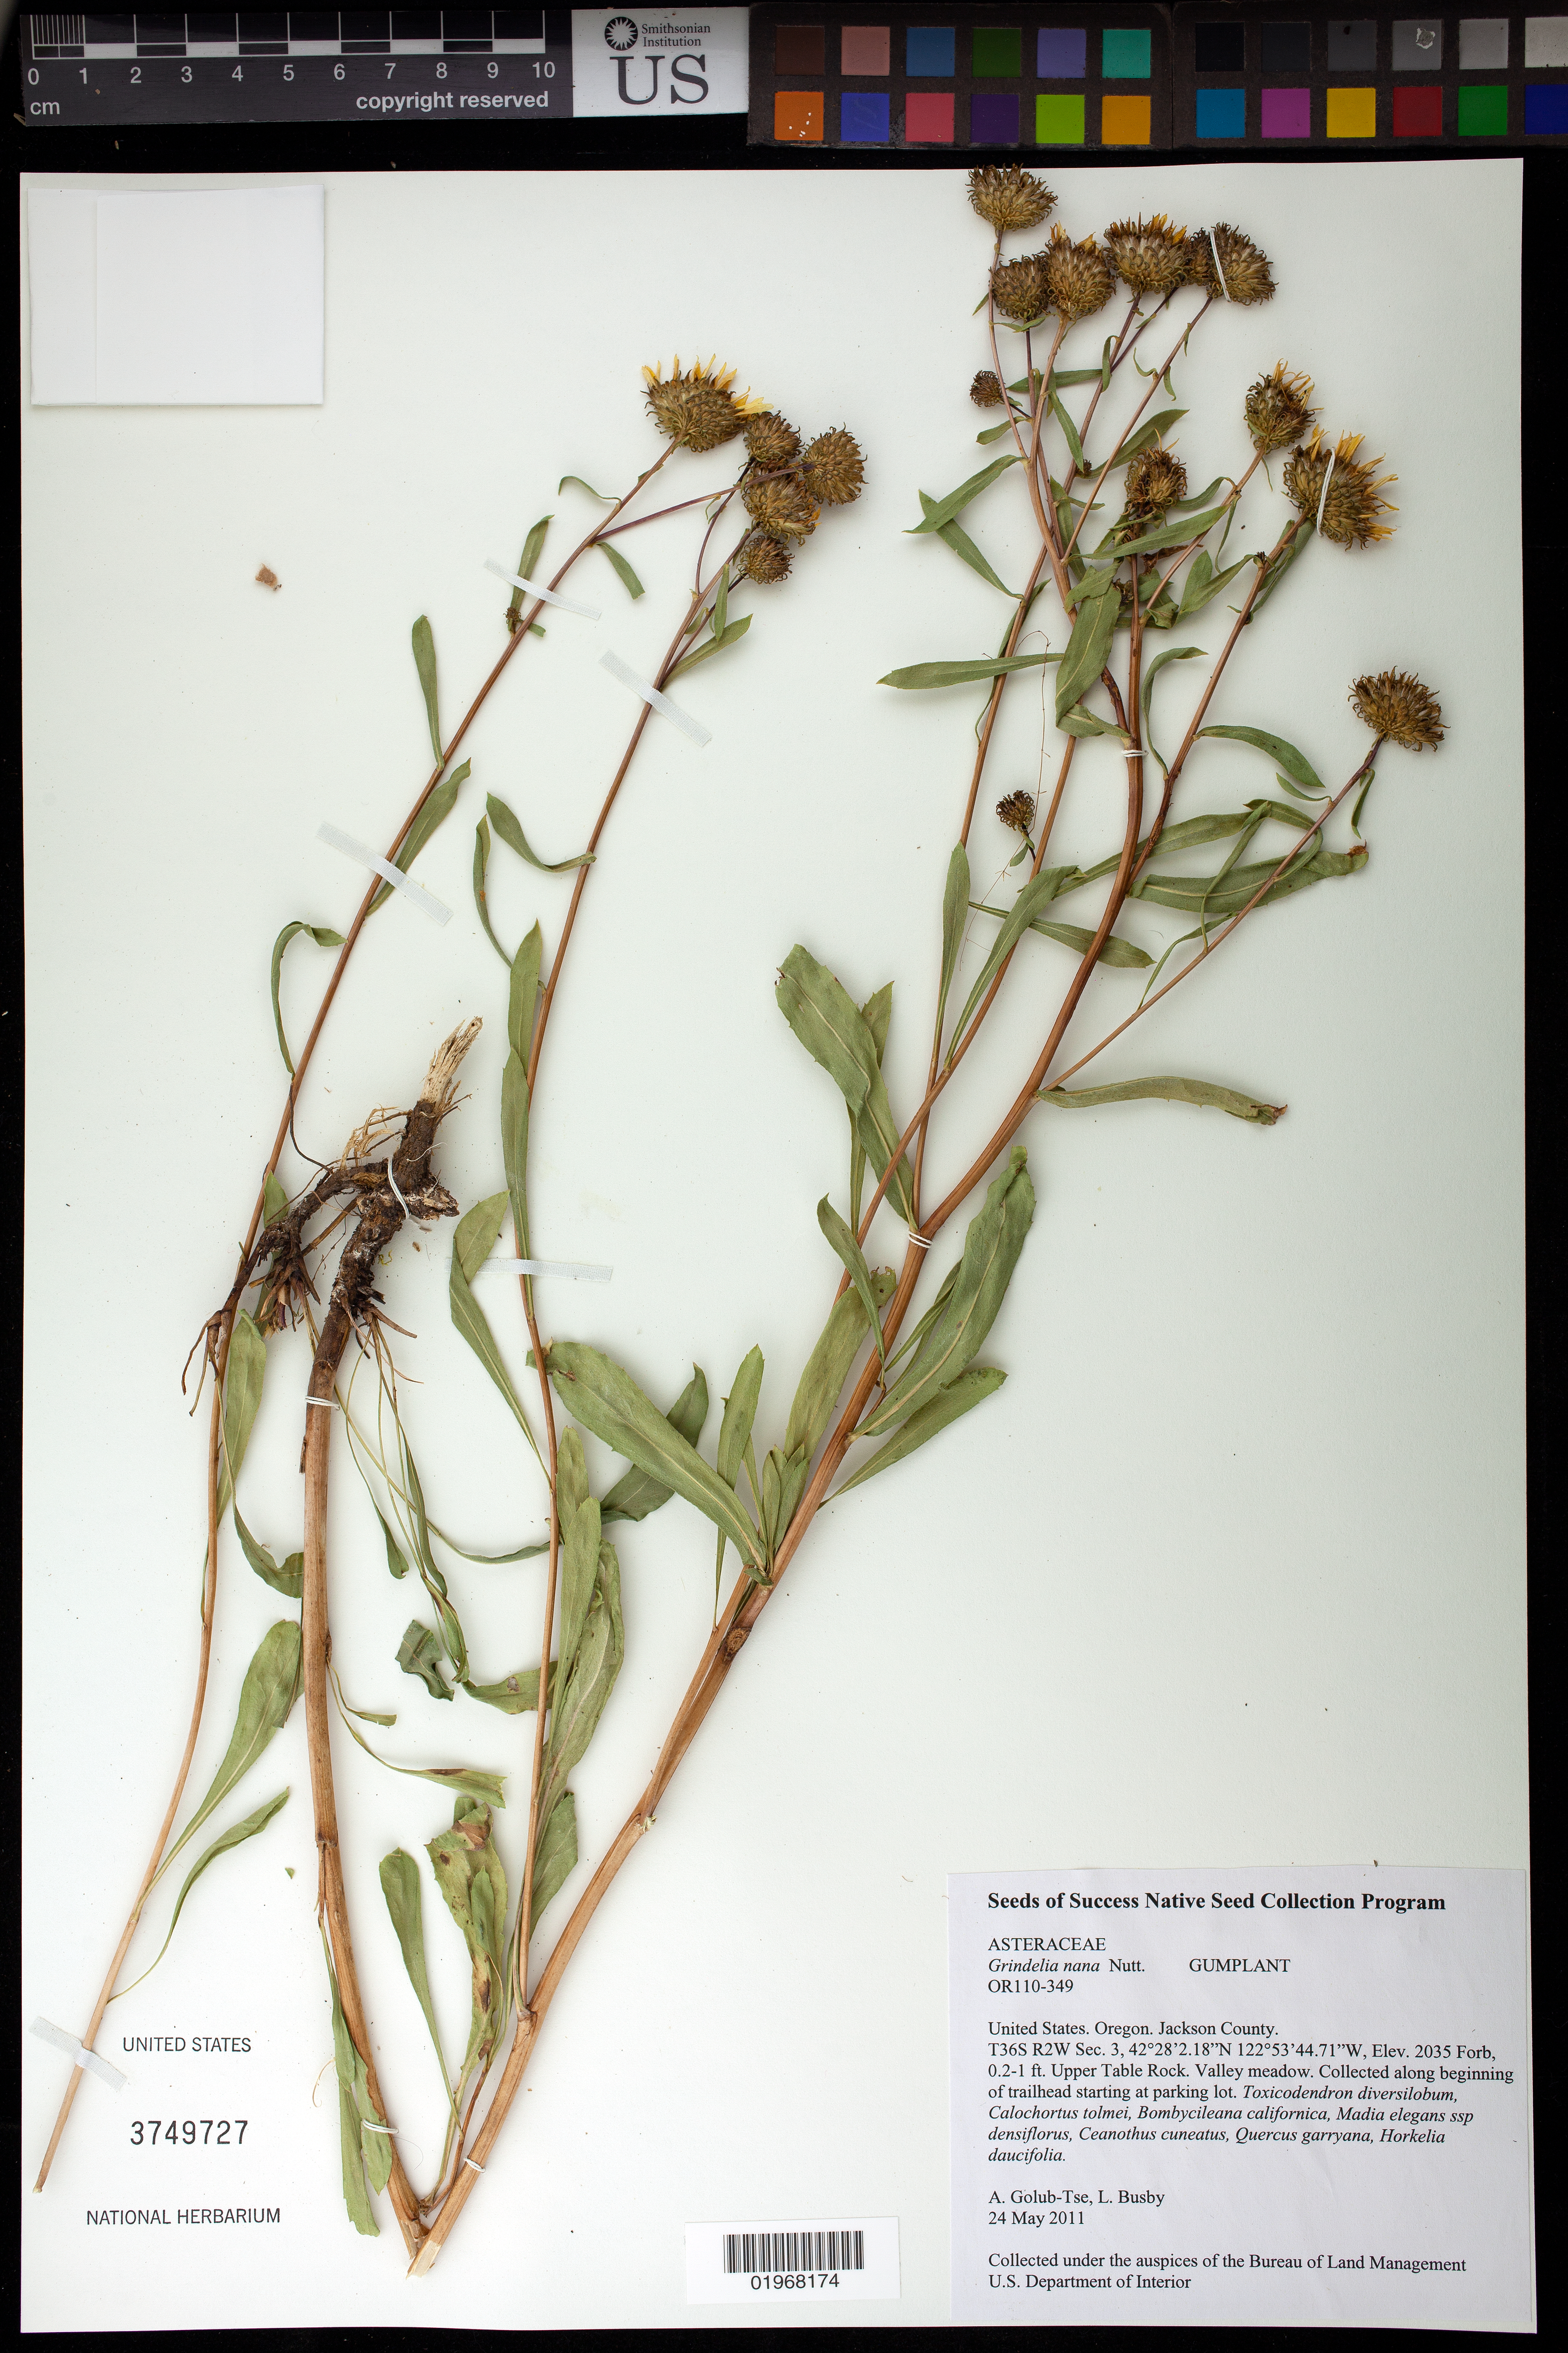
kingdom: Plantae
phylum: Tracheophyta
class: Magnoliopsida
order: Asterales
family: Asteraceae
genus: Grindelia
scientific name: Grindelia nana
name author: Nutt.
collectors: A. Golub-Tse & L. Busby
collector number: OR110-349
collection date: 2011-05-24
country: United States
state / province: Oregon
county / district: Jackson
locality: Upper Table Rock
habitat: Valley meadow. With Ceanothus cuneatus, Quercus garryana, ect.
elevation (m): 620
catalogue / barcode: US 3749727